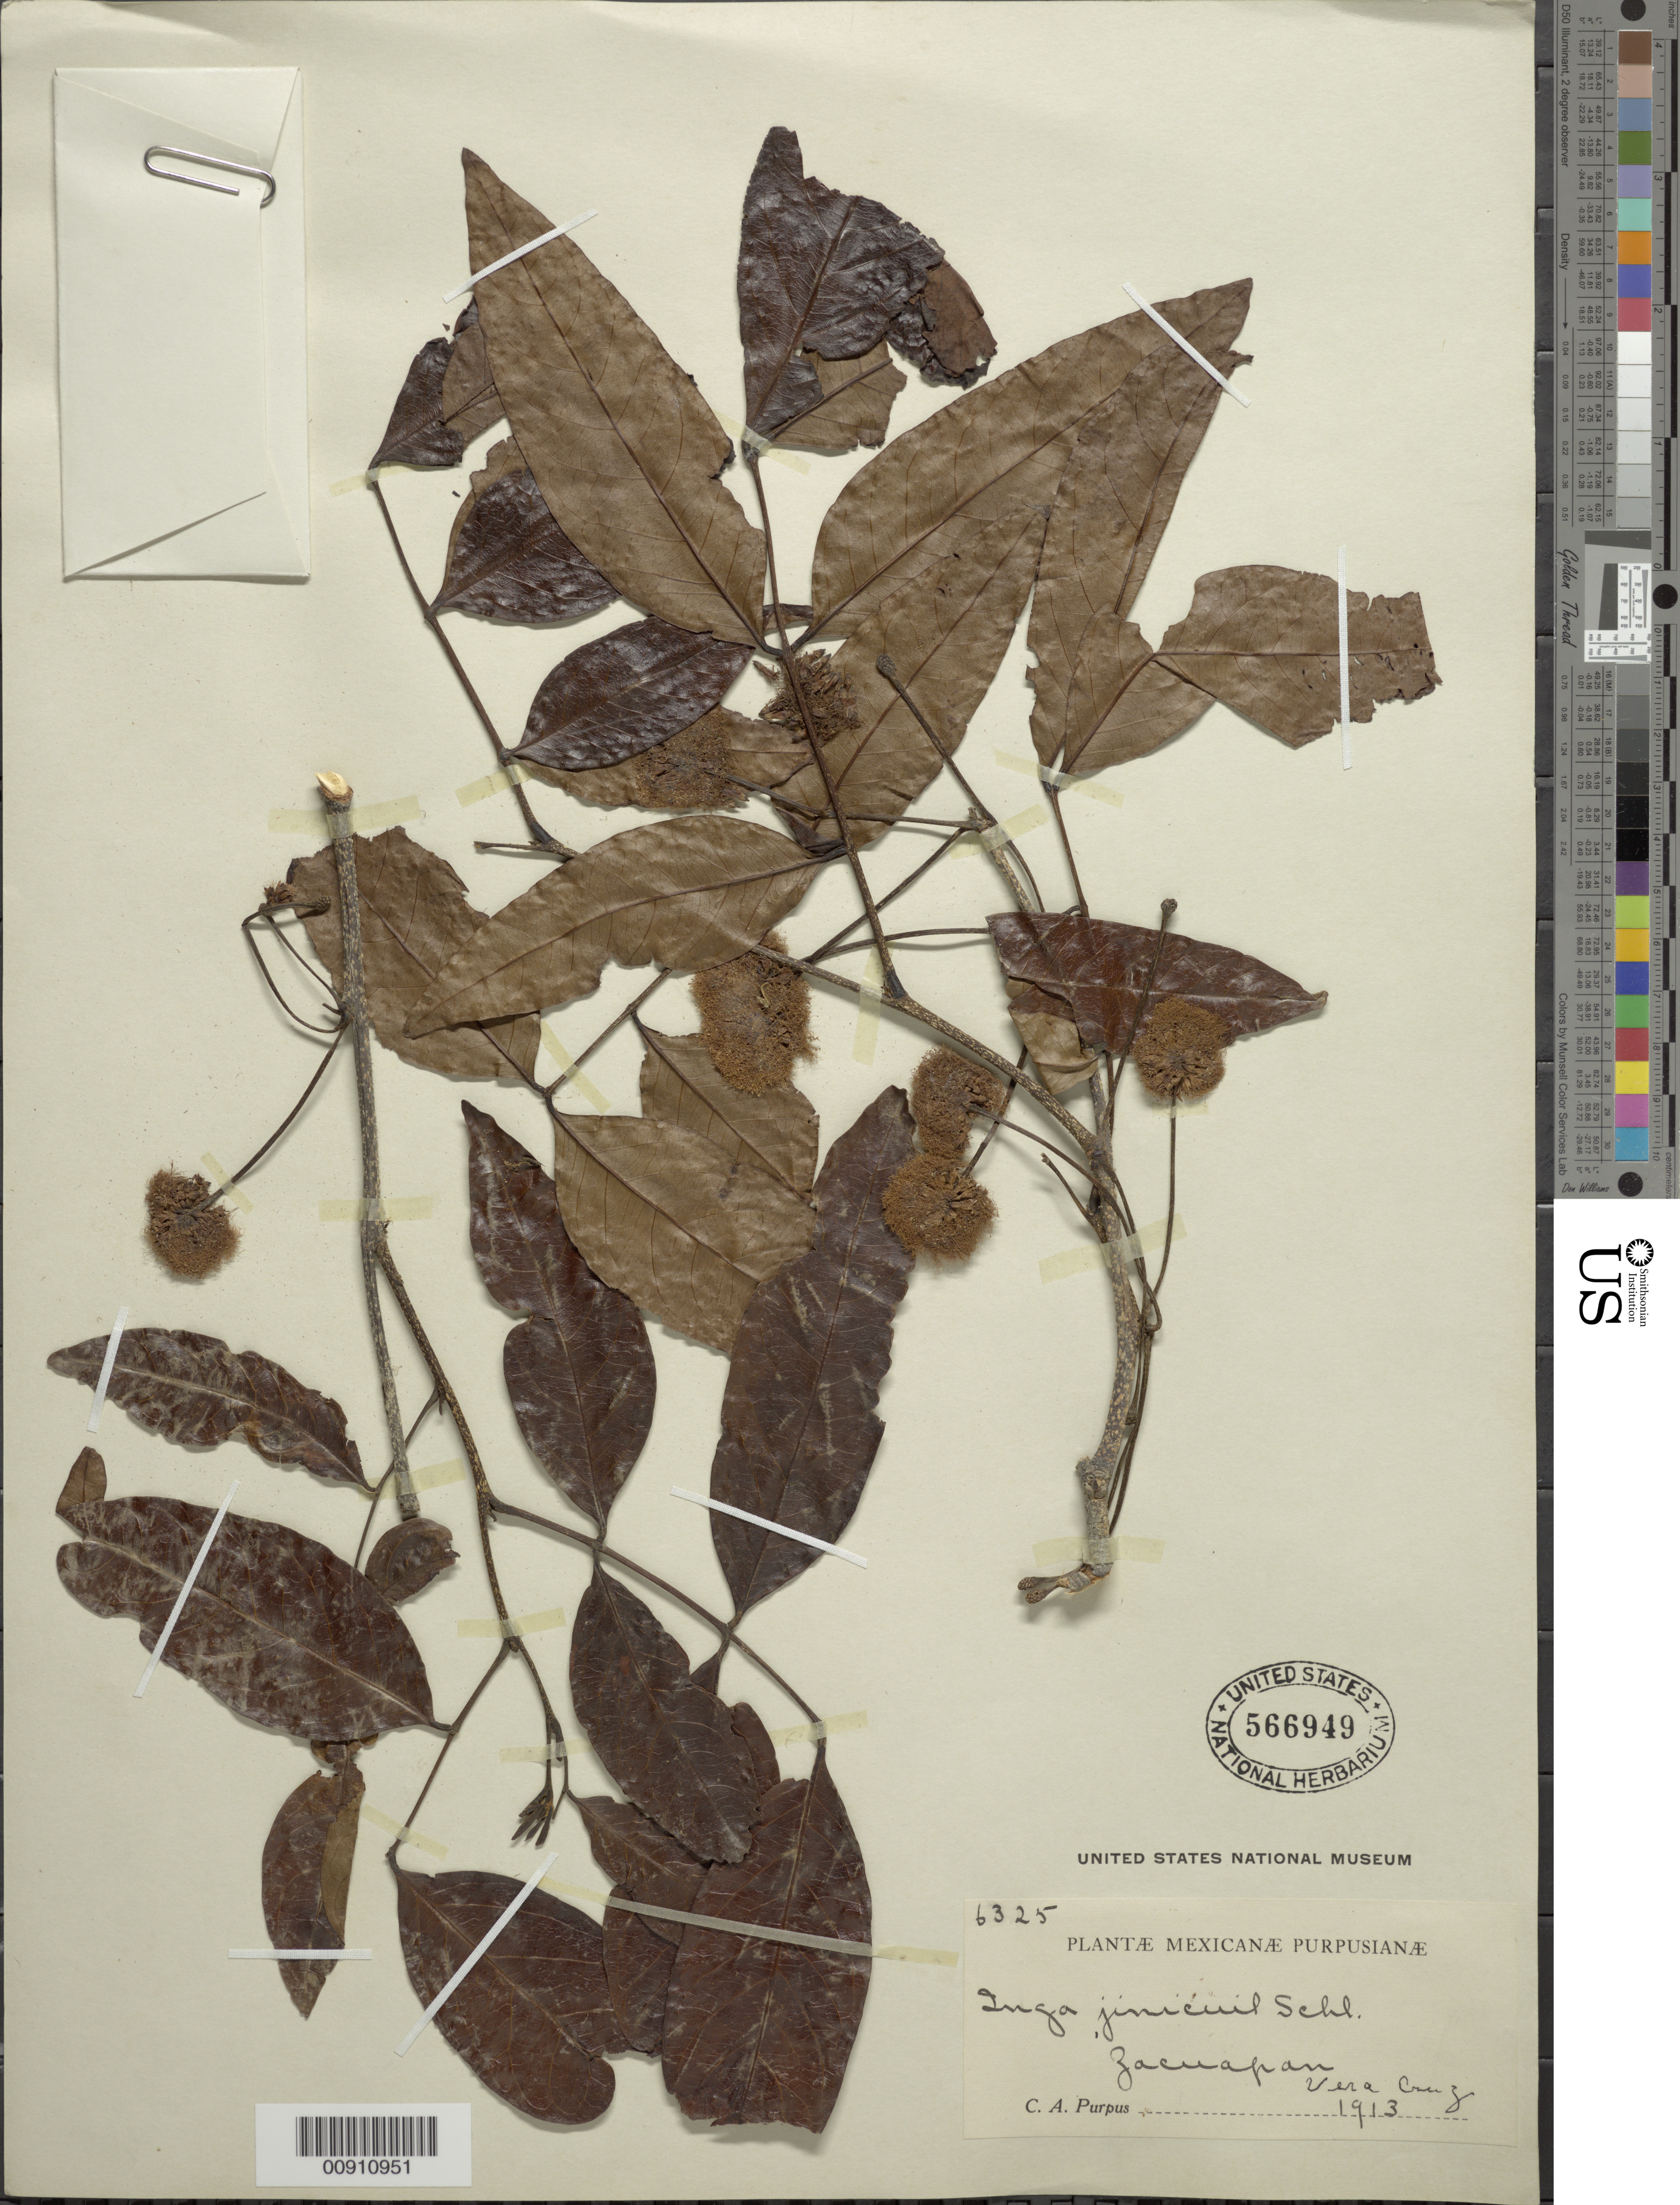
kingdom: Plantae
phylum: Tracheophyta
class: Magnoliopsida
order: Fabales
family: Fabaceae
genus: Inga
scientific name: Inga jinicuil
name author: Schltdl. & Cham. ex G. Don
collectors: C. A. Purpus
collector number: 6325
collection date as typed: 1913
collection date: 1913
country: Mexico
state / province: Veracruz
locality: Zacuapan, Veracruz.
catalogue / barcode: US 566949